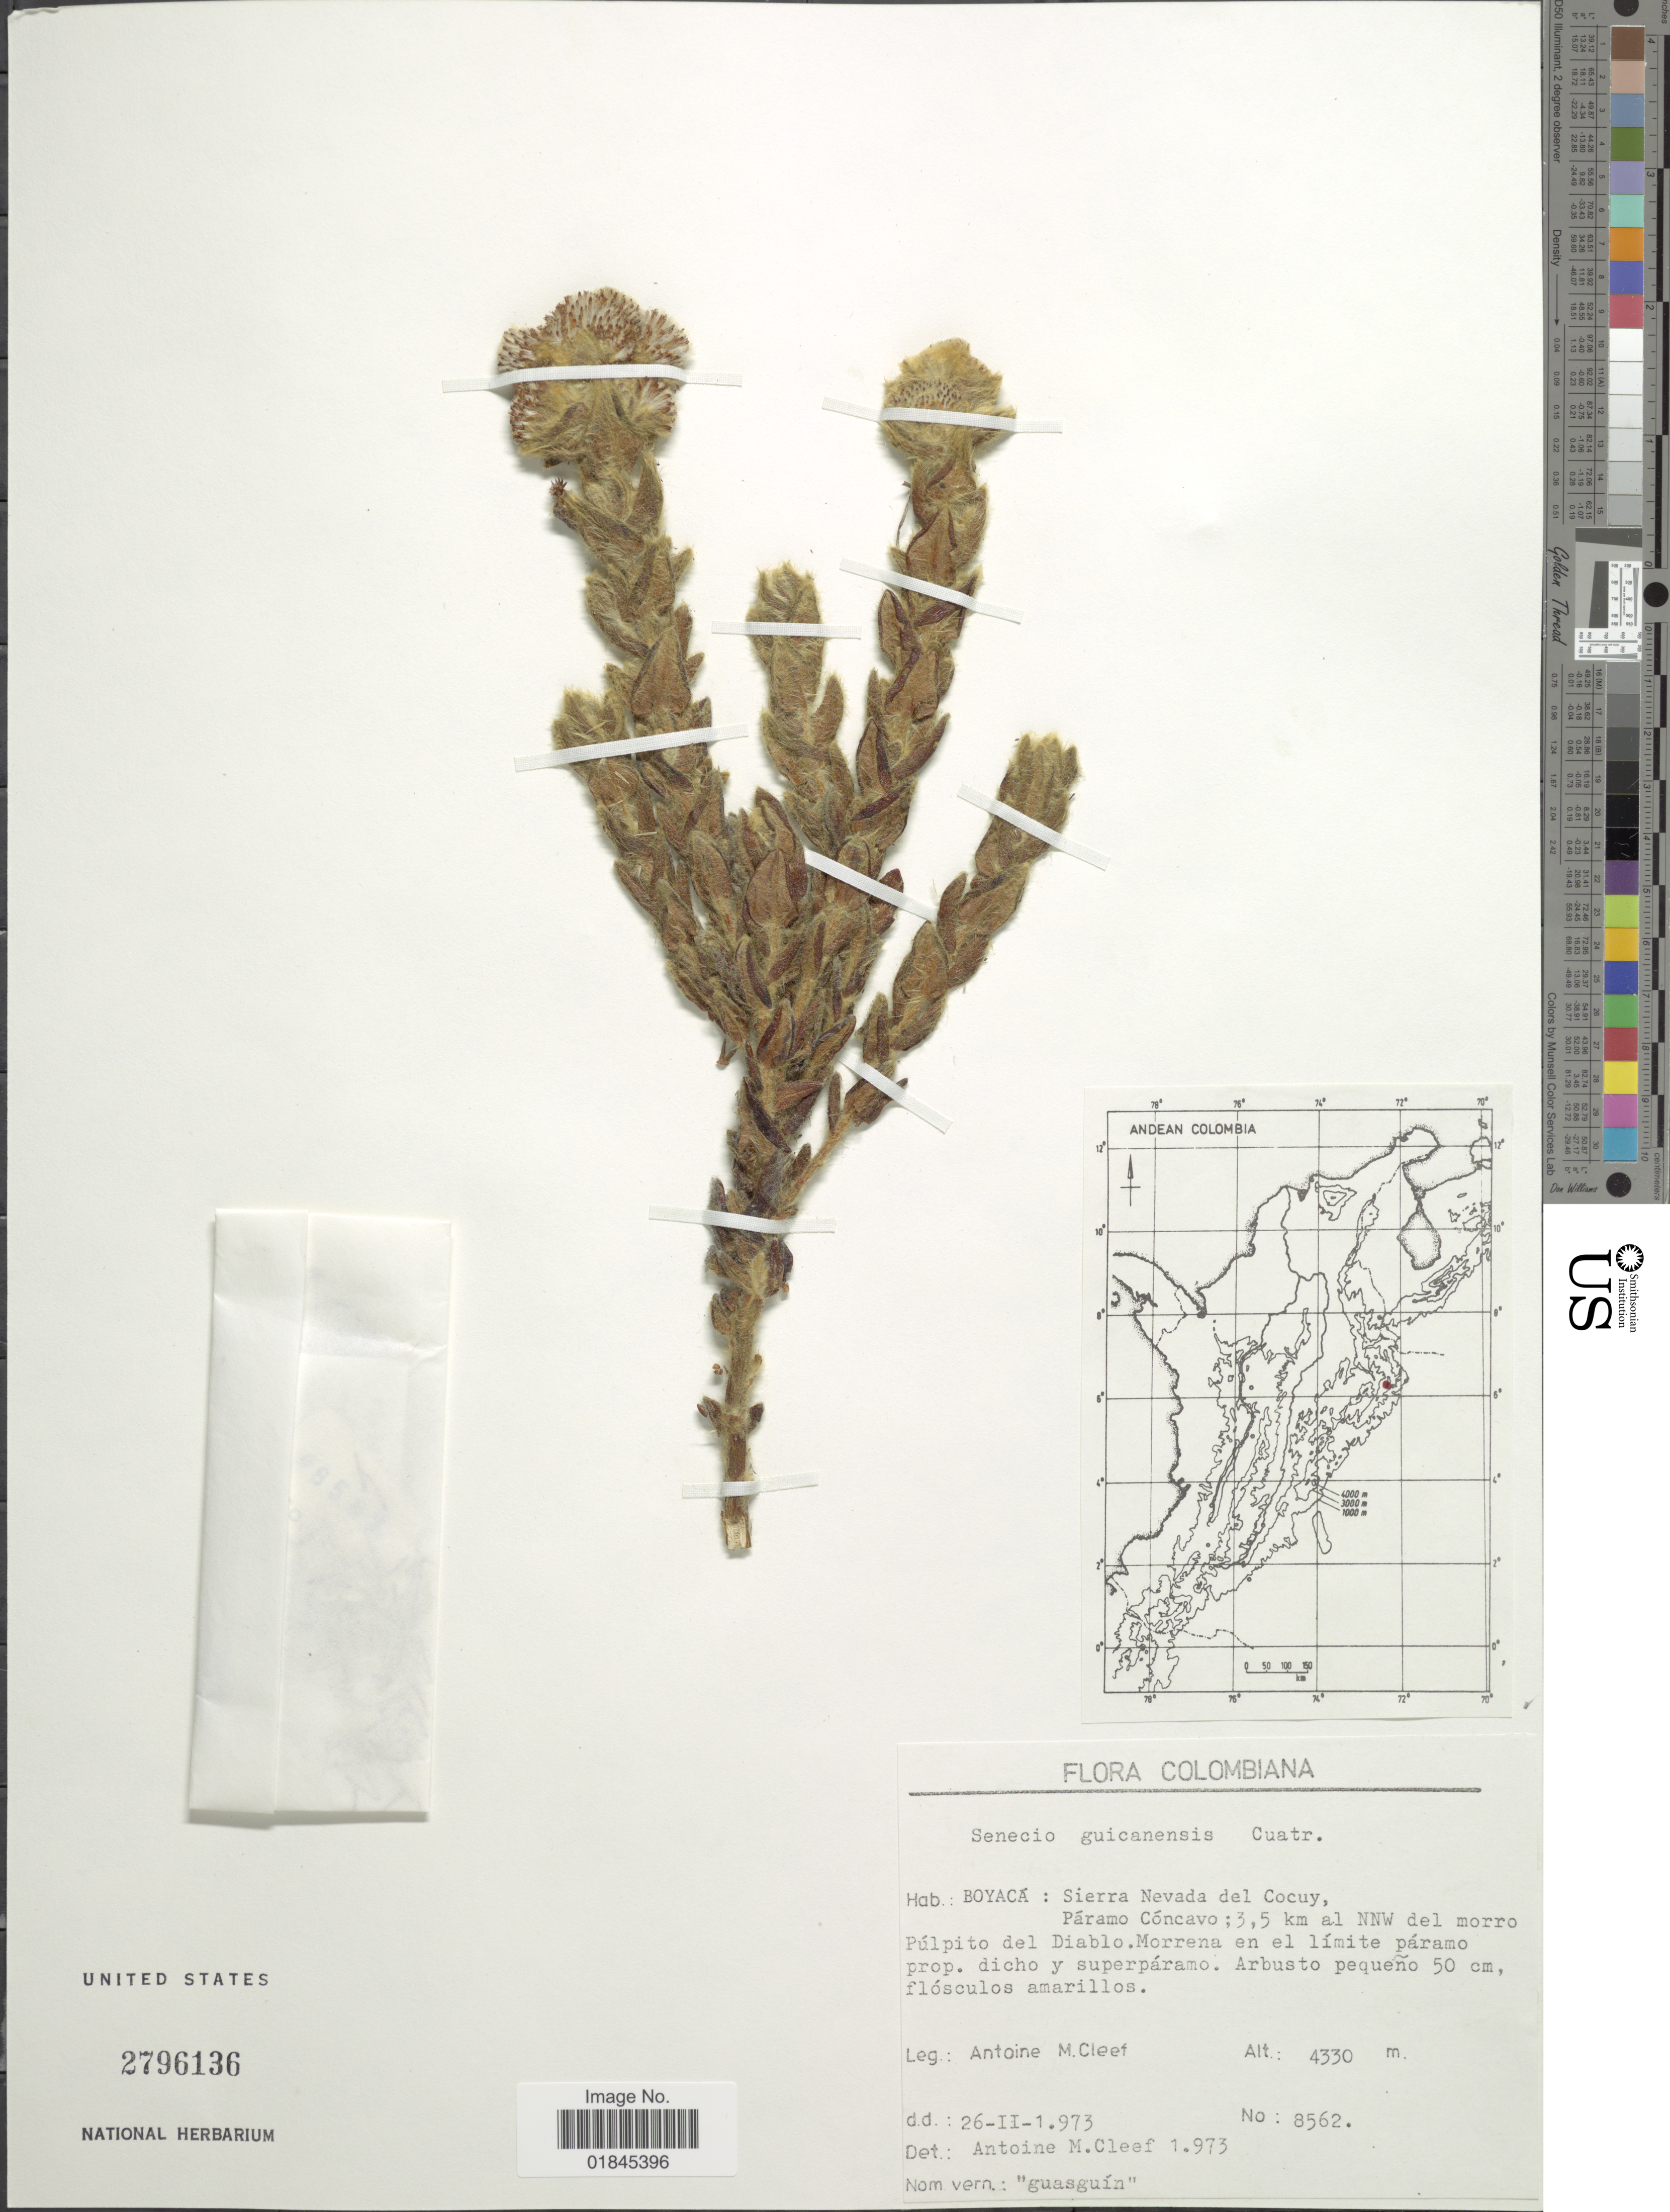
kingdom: Plantae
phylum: Tracheophyta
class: Magnoliopsida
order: Asterales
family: Asteraceae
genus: Pentacalia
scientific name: Pentacalia guicanensis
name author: (Cuatrec.) Cuatrec.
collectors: A. M. Cleef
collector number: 8562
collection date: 1973-02-26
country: Colombia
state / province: Boyacá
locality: Boyacá: SIerra Nevada del Cocuy, Páramo Cóncavo; 3,5 km al NNW del morro Púlpito del Diablo. Morrena en el límite páramo prop. dicho superpáramo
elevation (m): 4330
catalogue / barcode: US 2796136